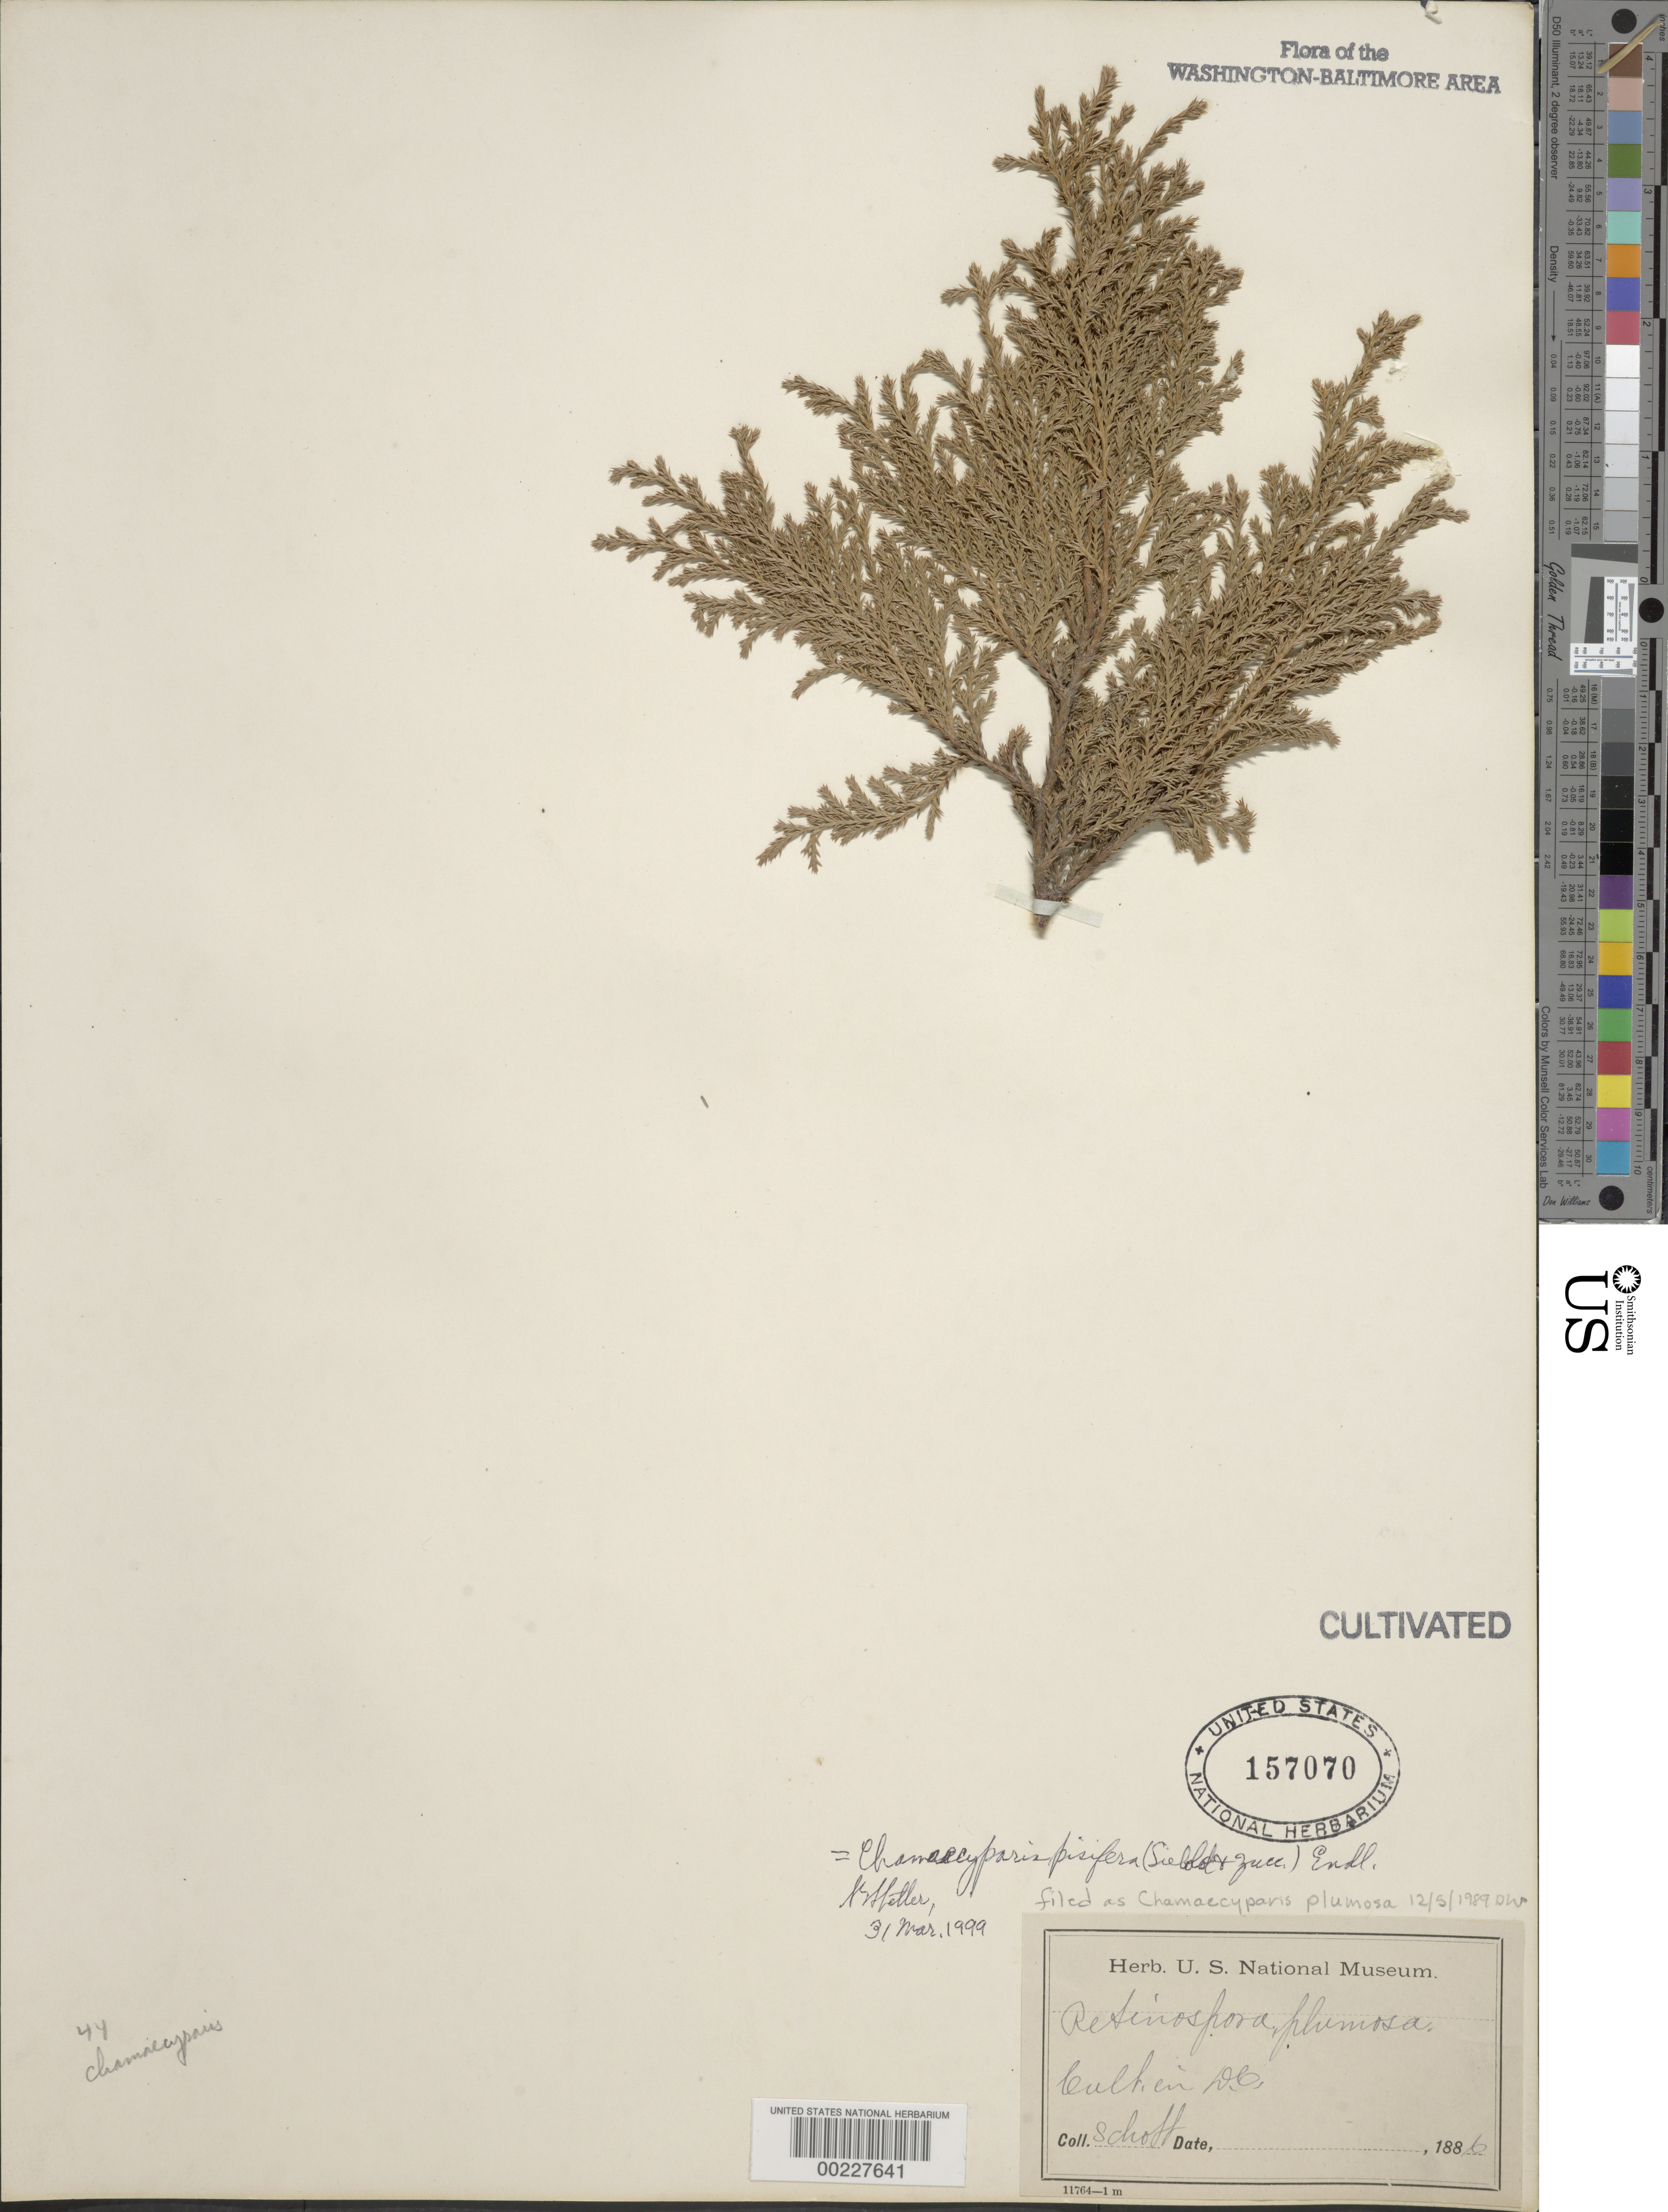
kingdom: Plantae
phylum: Tracheophyta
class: Pinopsida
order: Pinales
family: Cupressaceae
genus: Chamaecyparis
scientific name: Chamaecyparis pisifera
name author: (Siebold & Zucc.) Endl.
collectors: A. L. Schott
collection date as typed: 1886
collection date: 1886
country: United States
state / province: District of Columbia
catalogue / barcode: US 157070